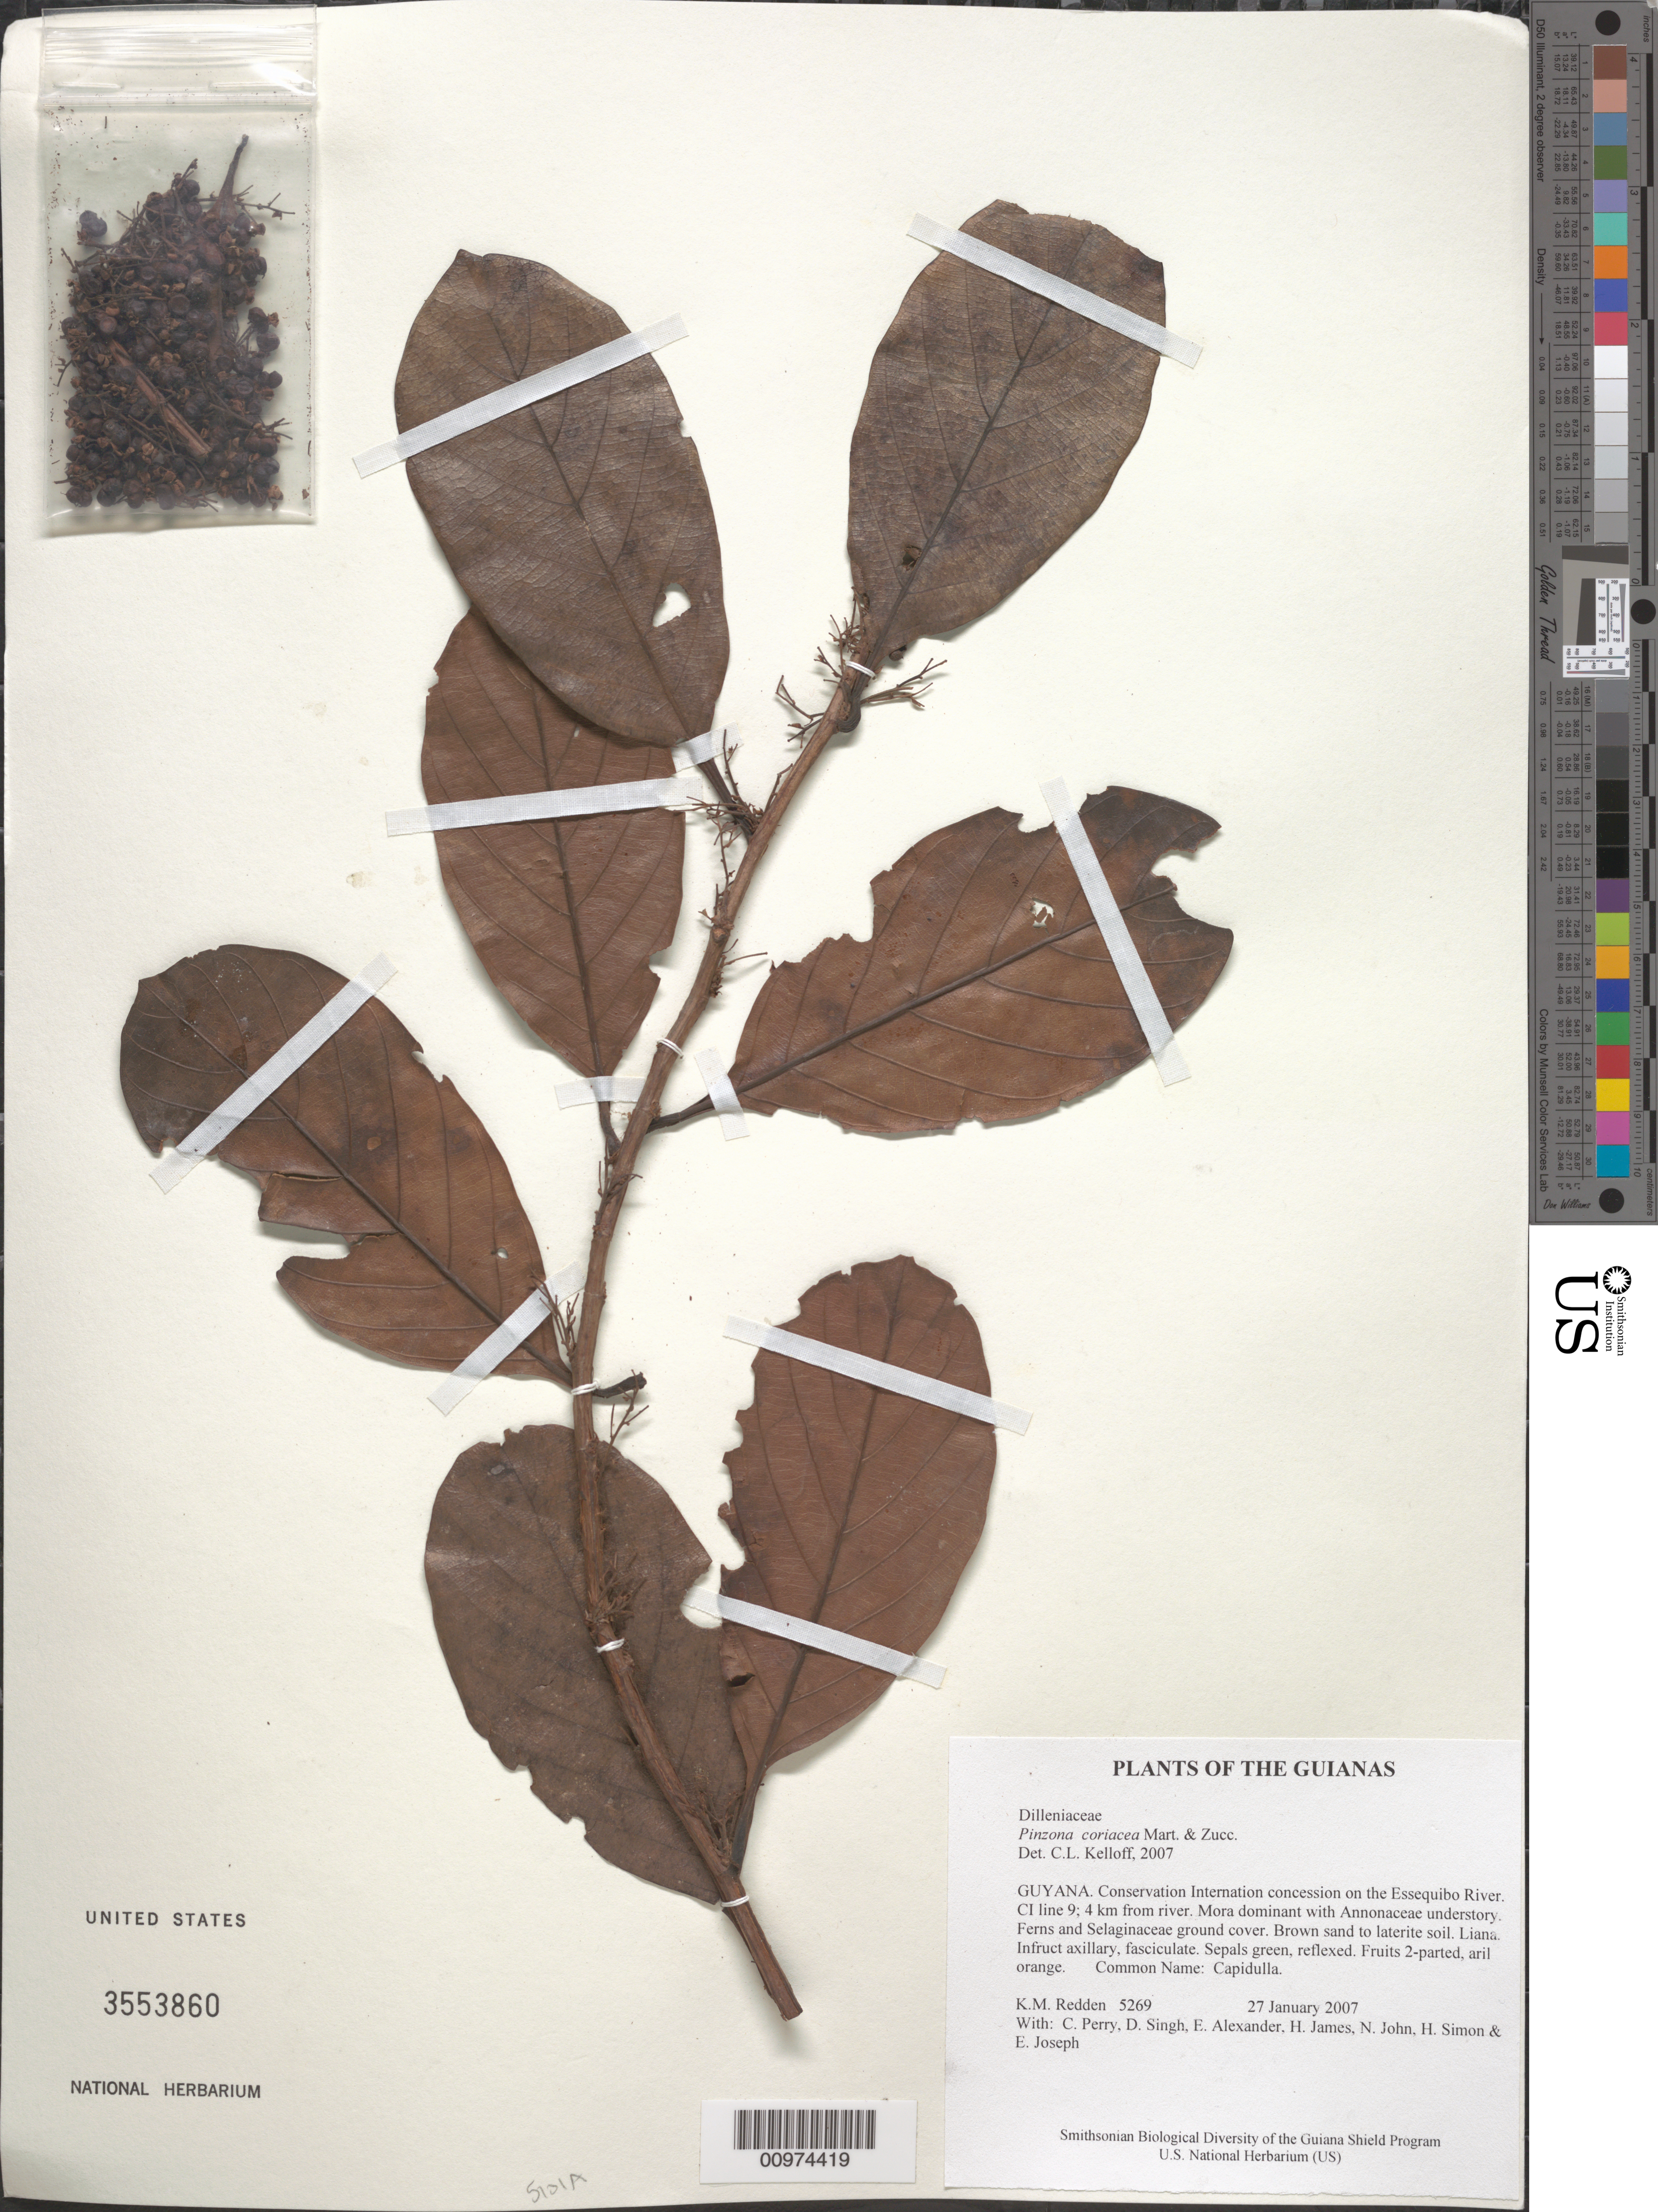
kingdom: Plantae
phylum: Tracheophyta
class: Magnoliopsida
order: Dilleniales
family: Dilleniaceae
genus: Pinzona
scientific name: Pinzona coriacea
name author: Mart. & Zucc.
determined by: Kelloff, Carol L., (US), Smithsonian Institution - National Museum of Natural History (UNITED STATES)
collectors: K. M. Redden, C. Perry, D. Singh, E. Alexander, H. James, N. John, H. Simon & E. Joseph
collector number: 5269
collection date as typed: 27 January 2007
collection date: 2007-01-27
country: Guyana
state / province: U. Takutu-U. Essequibo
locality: Conservation International concession on the Essequibo River. CI line 9; 4 km from river.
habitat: Mora dominant with Annonaceae understory. Ferns and Selaginaceae ground cover. Brown sand to laterite soil.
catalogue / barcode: US 3553860